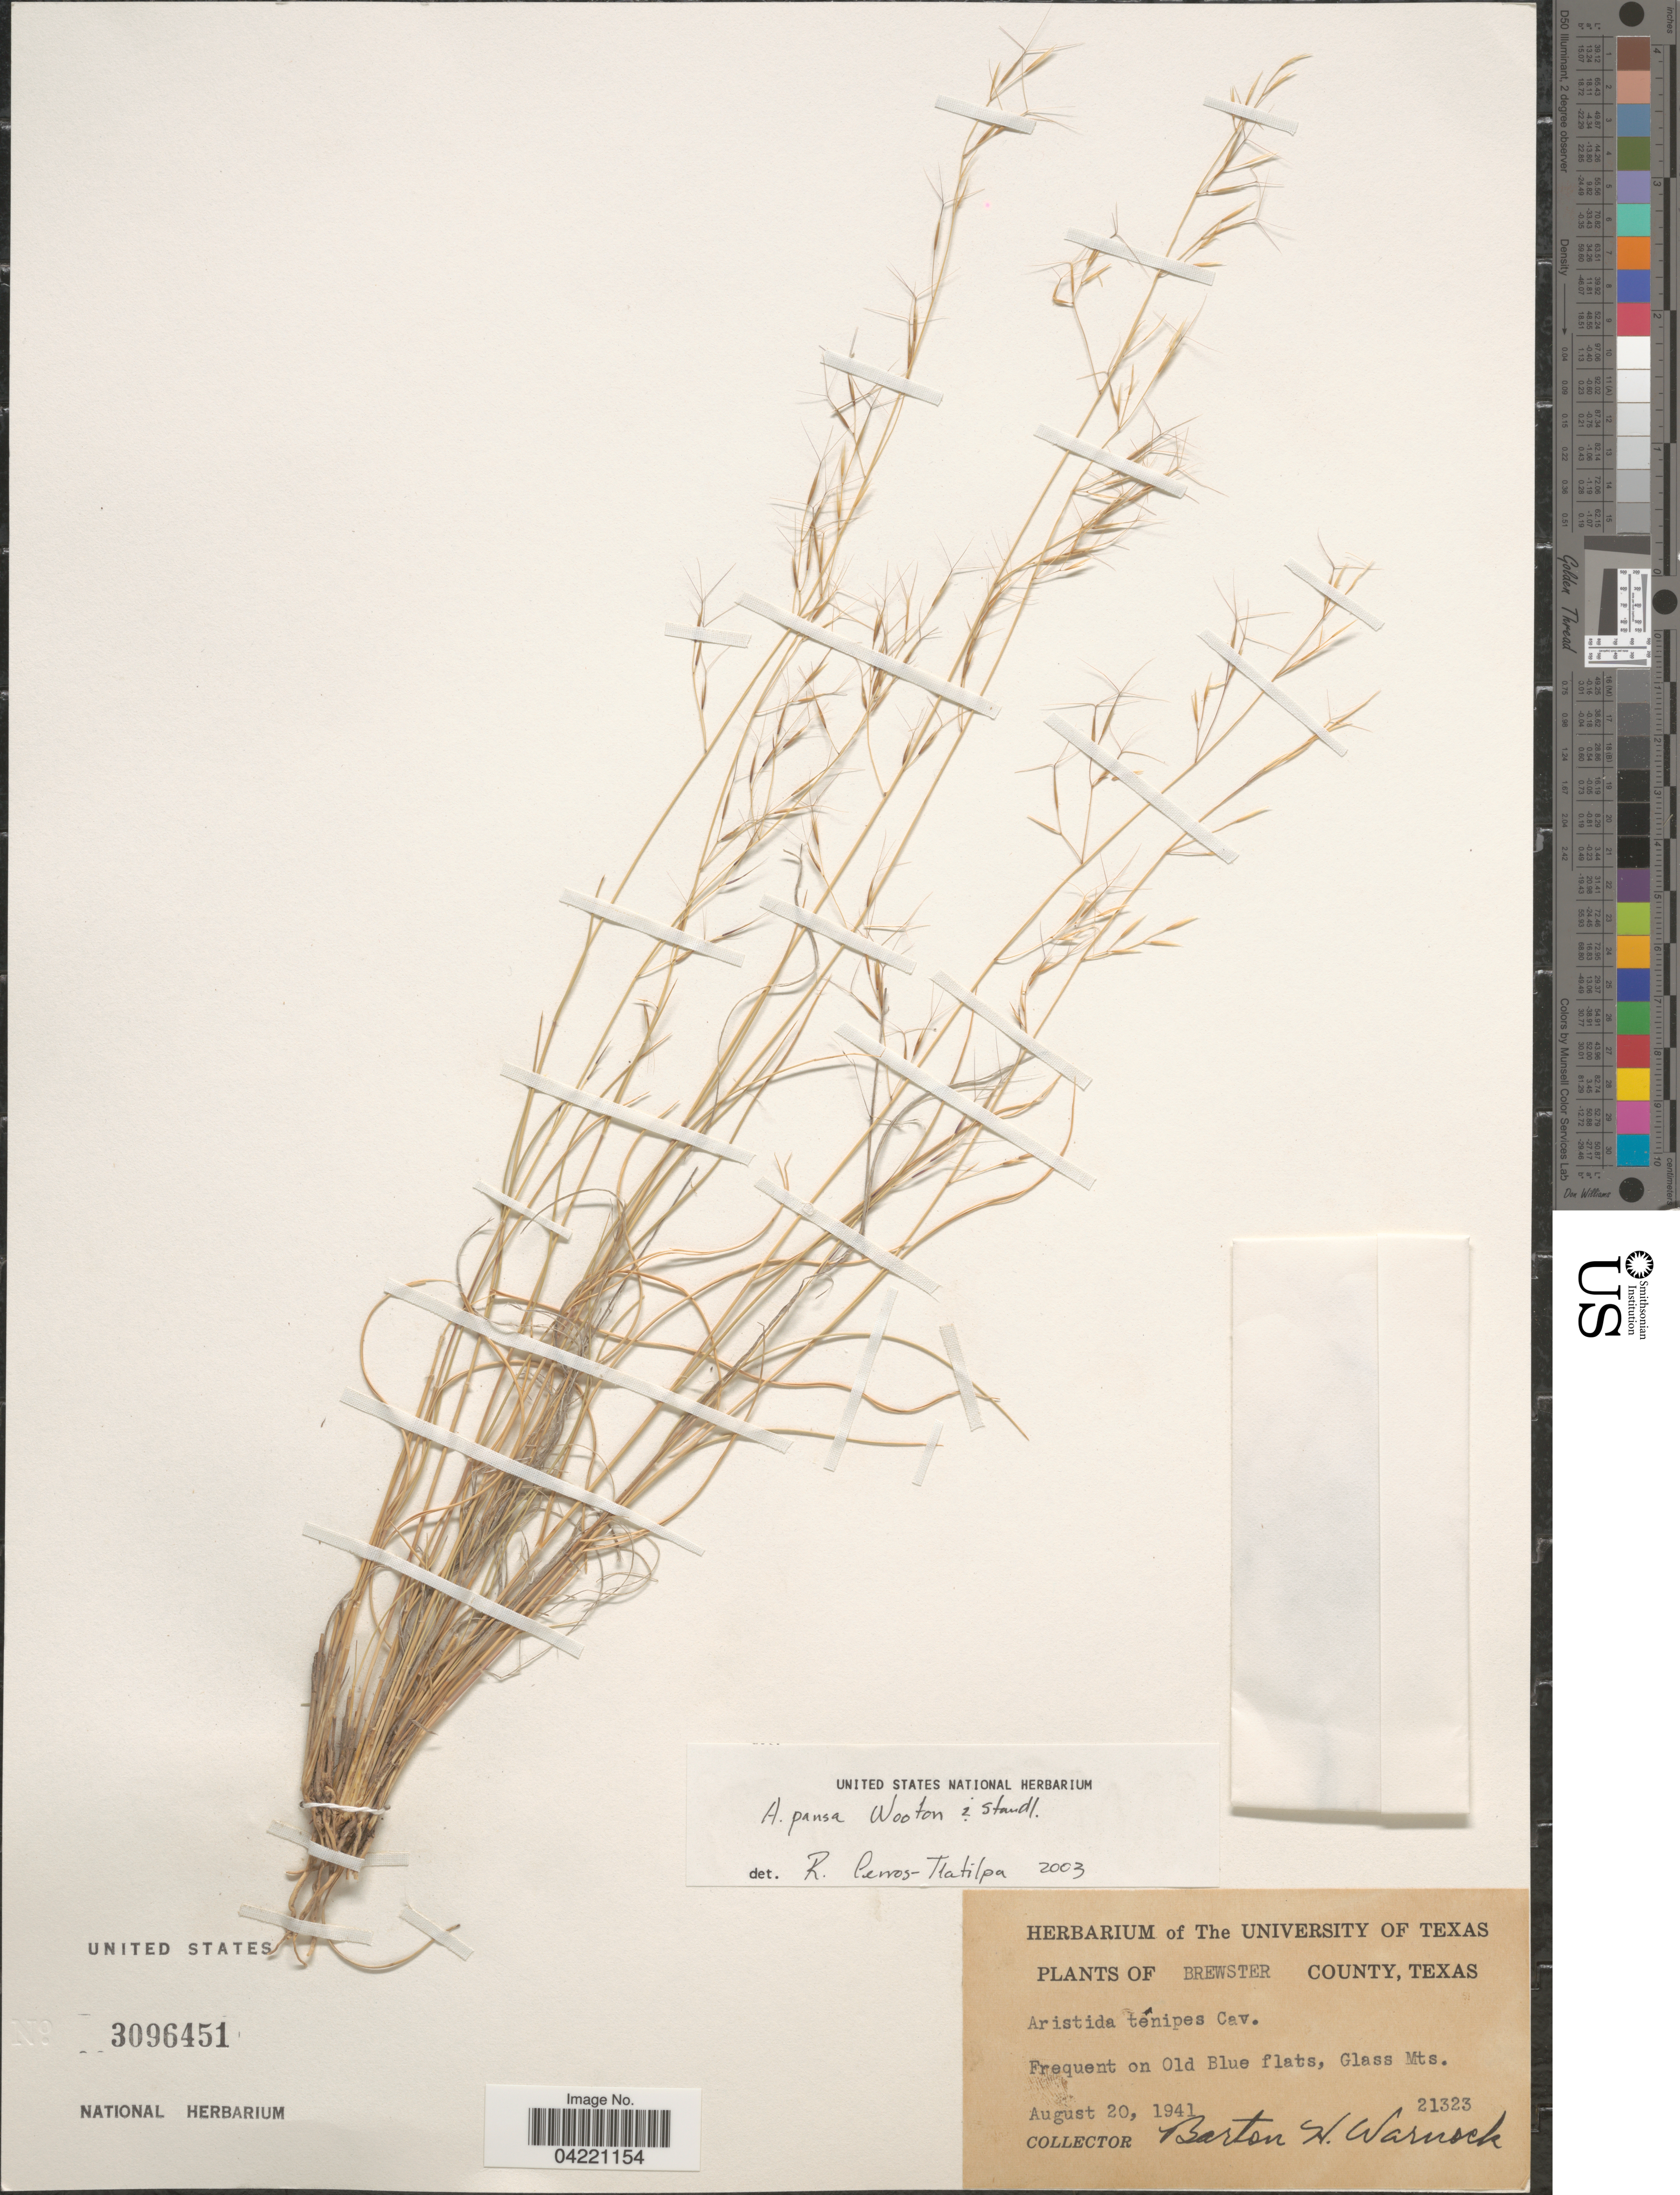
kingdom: Plantae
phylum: Tracheophyta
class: Liliopsida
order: Poales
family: Poaceae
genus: Aristida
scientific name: Aristida pansa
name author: Wooton & Standl.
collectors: B. H. Warnock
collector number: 21323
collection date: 1941-08-20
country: United States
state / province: Texas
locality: Brewster County. Frequent on Old Blue flats, Glass Mts.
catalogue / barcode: US 3096451